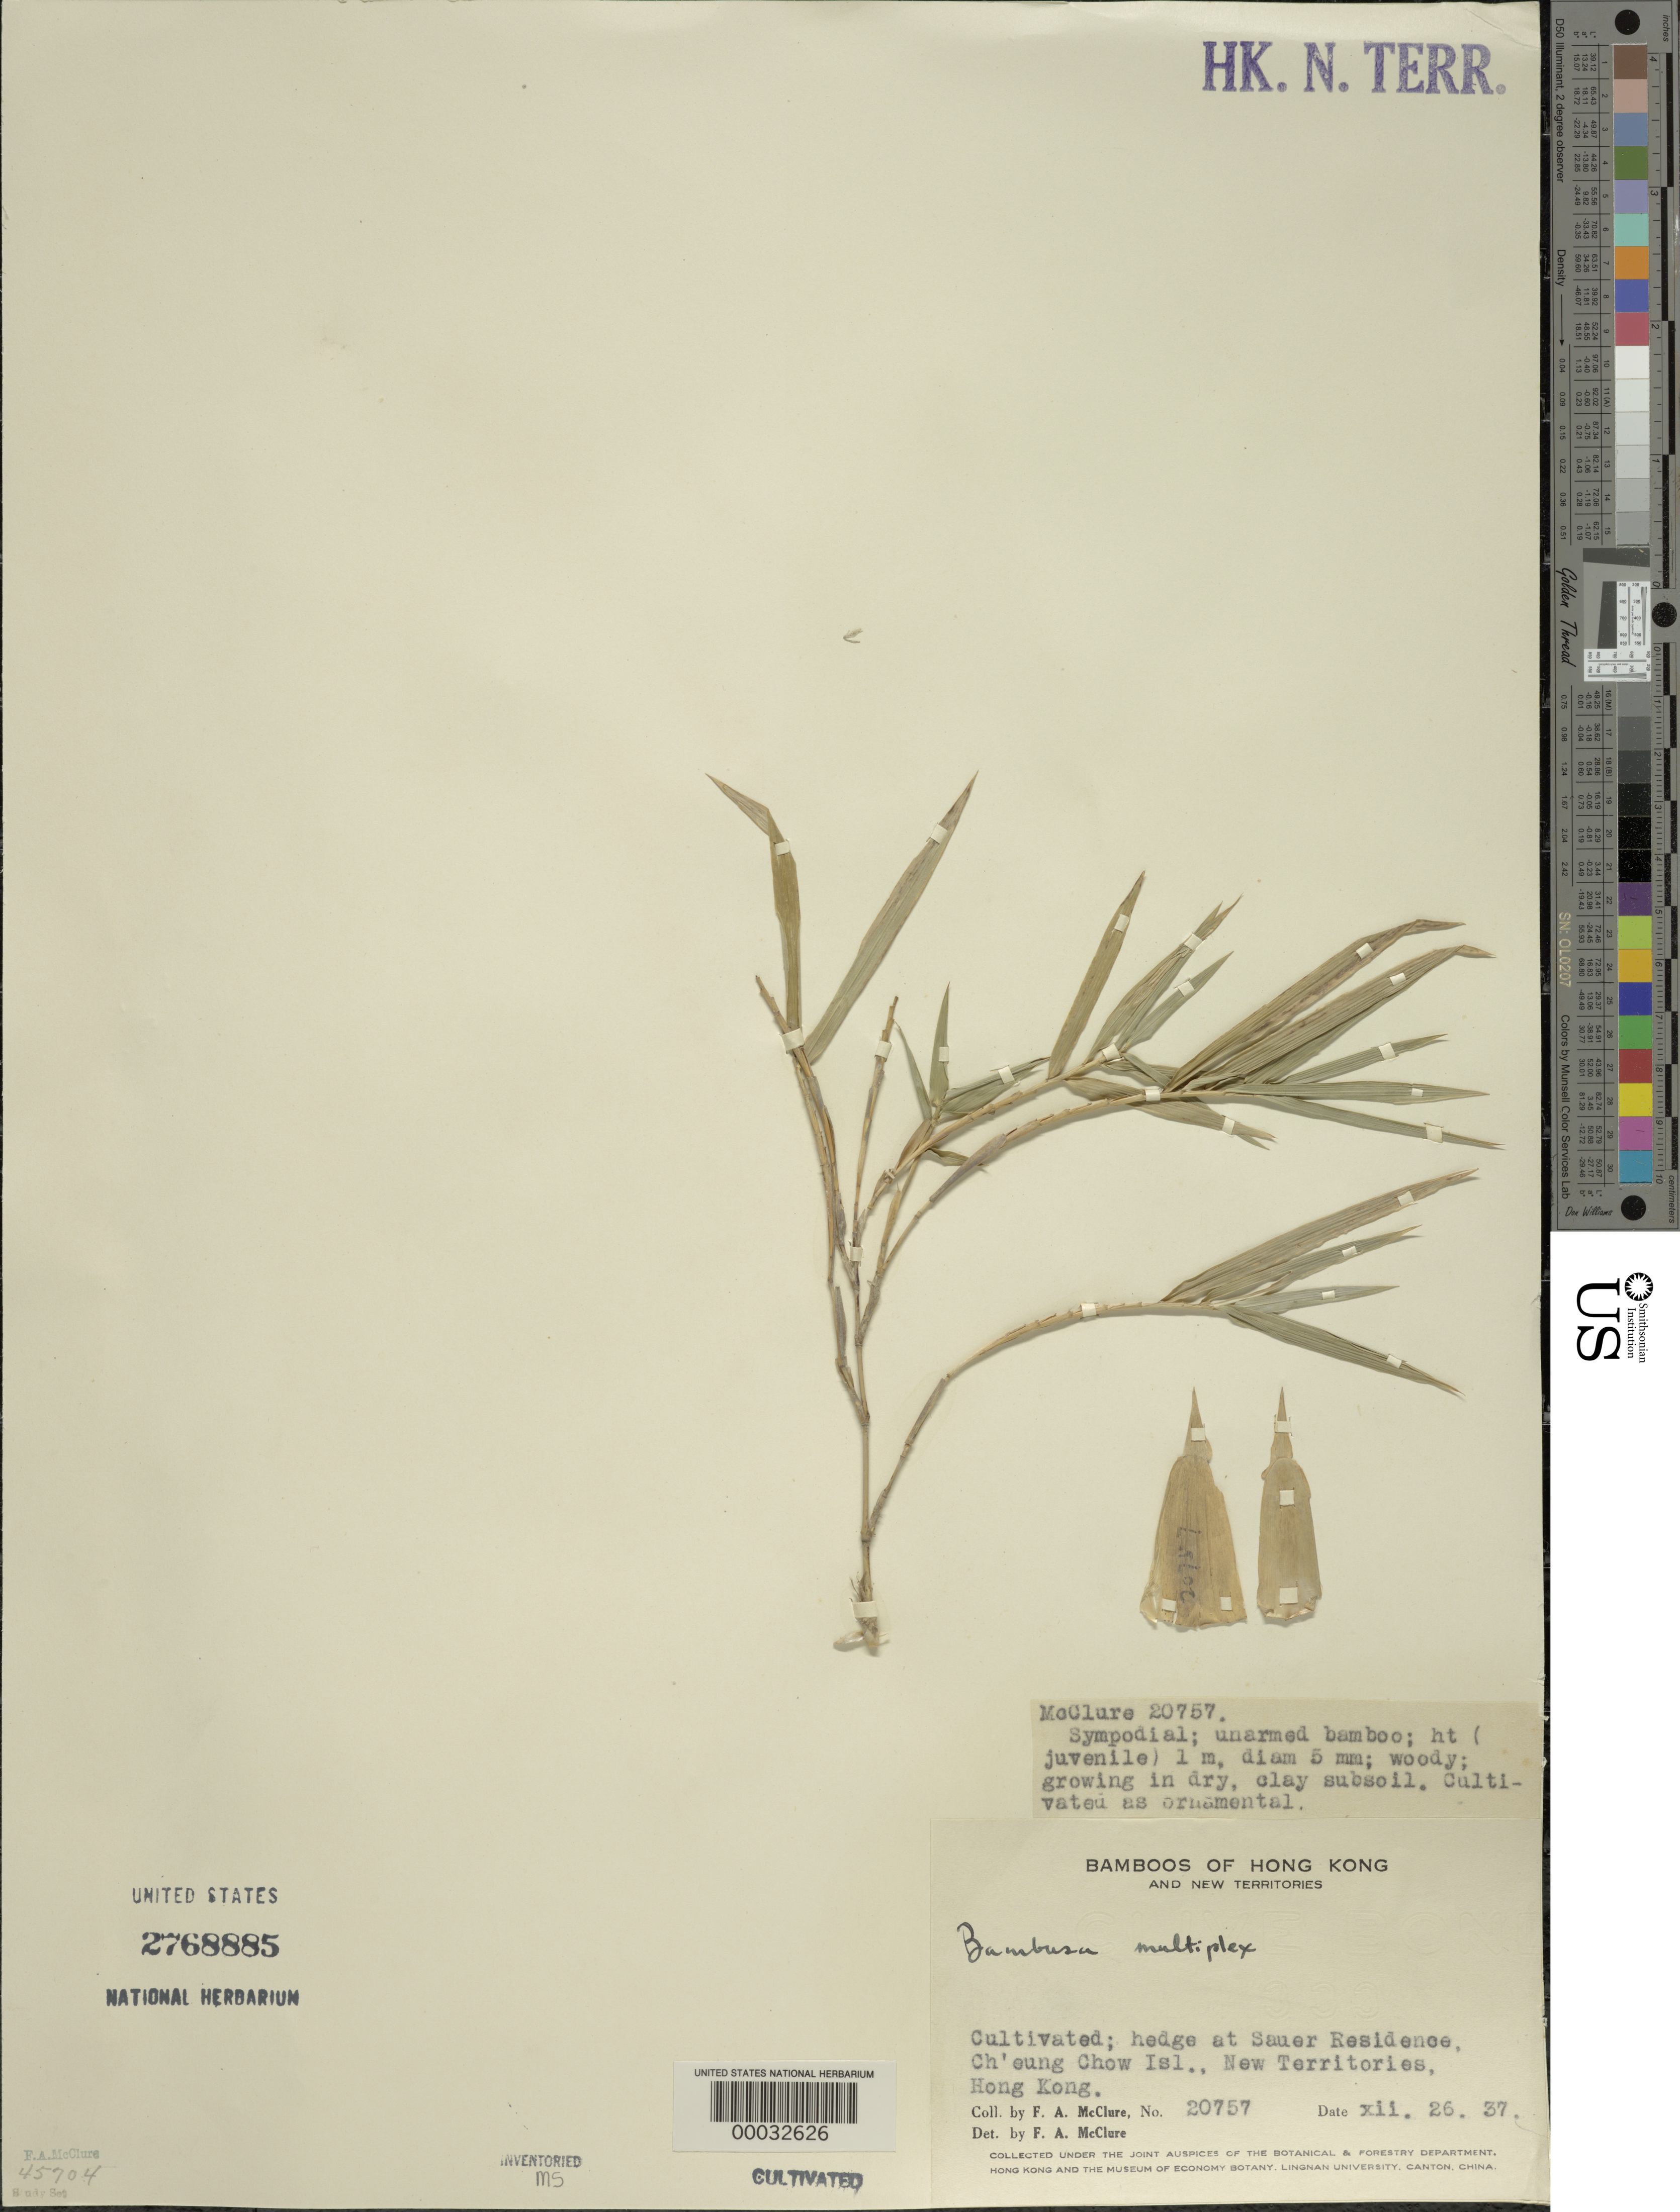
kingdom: Plantae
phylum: Tracheophyta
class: Liliopsida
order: Poales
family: Poaceae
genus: Bambusa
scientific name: Bambusa multiplex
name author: (Lour.) Raeusch. ex Schult. & Schult. f.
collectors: F. A. McClure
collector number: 20757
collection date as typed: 26 Dec 1937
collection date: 1937-12-26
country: China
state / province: Hong Kong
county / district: New Territories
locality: Ch'eung chow island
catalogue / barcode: US 2768885